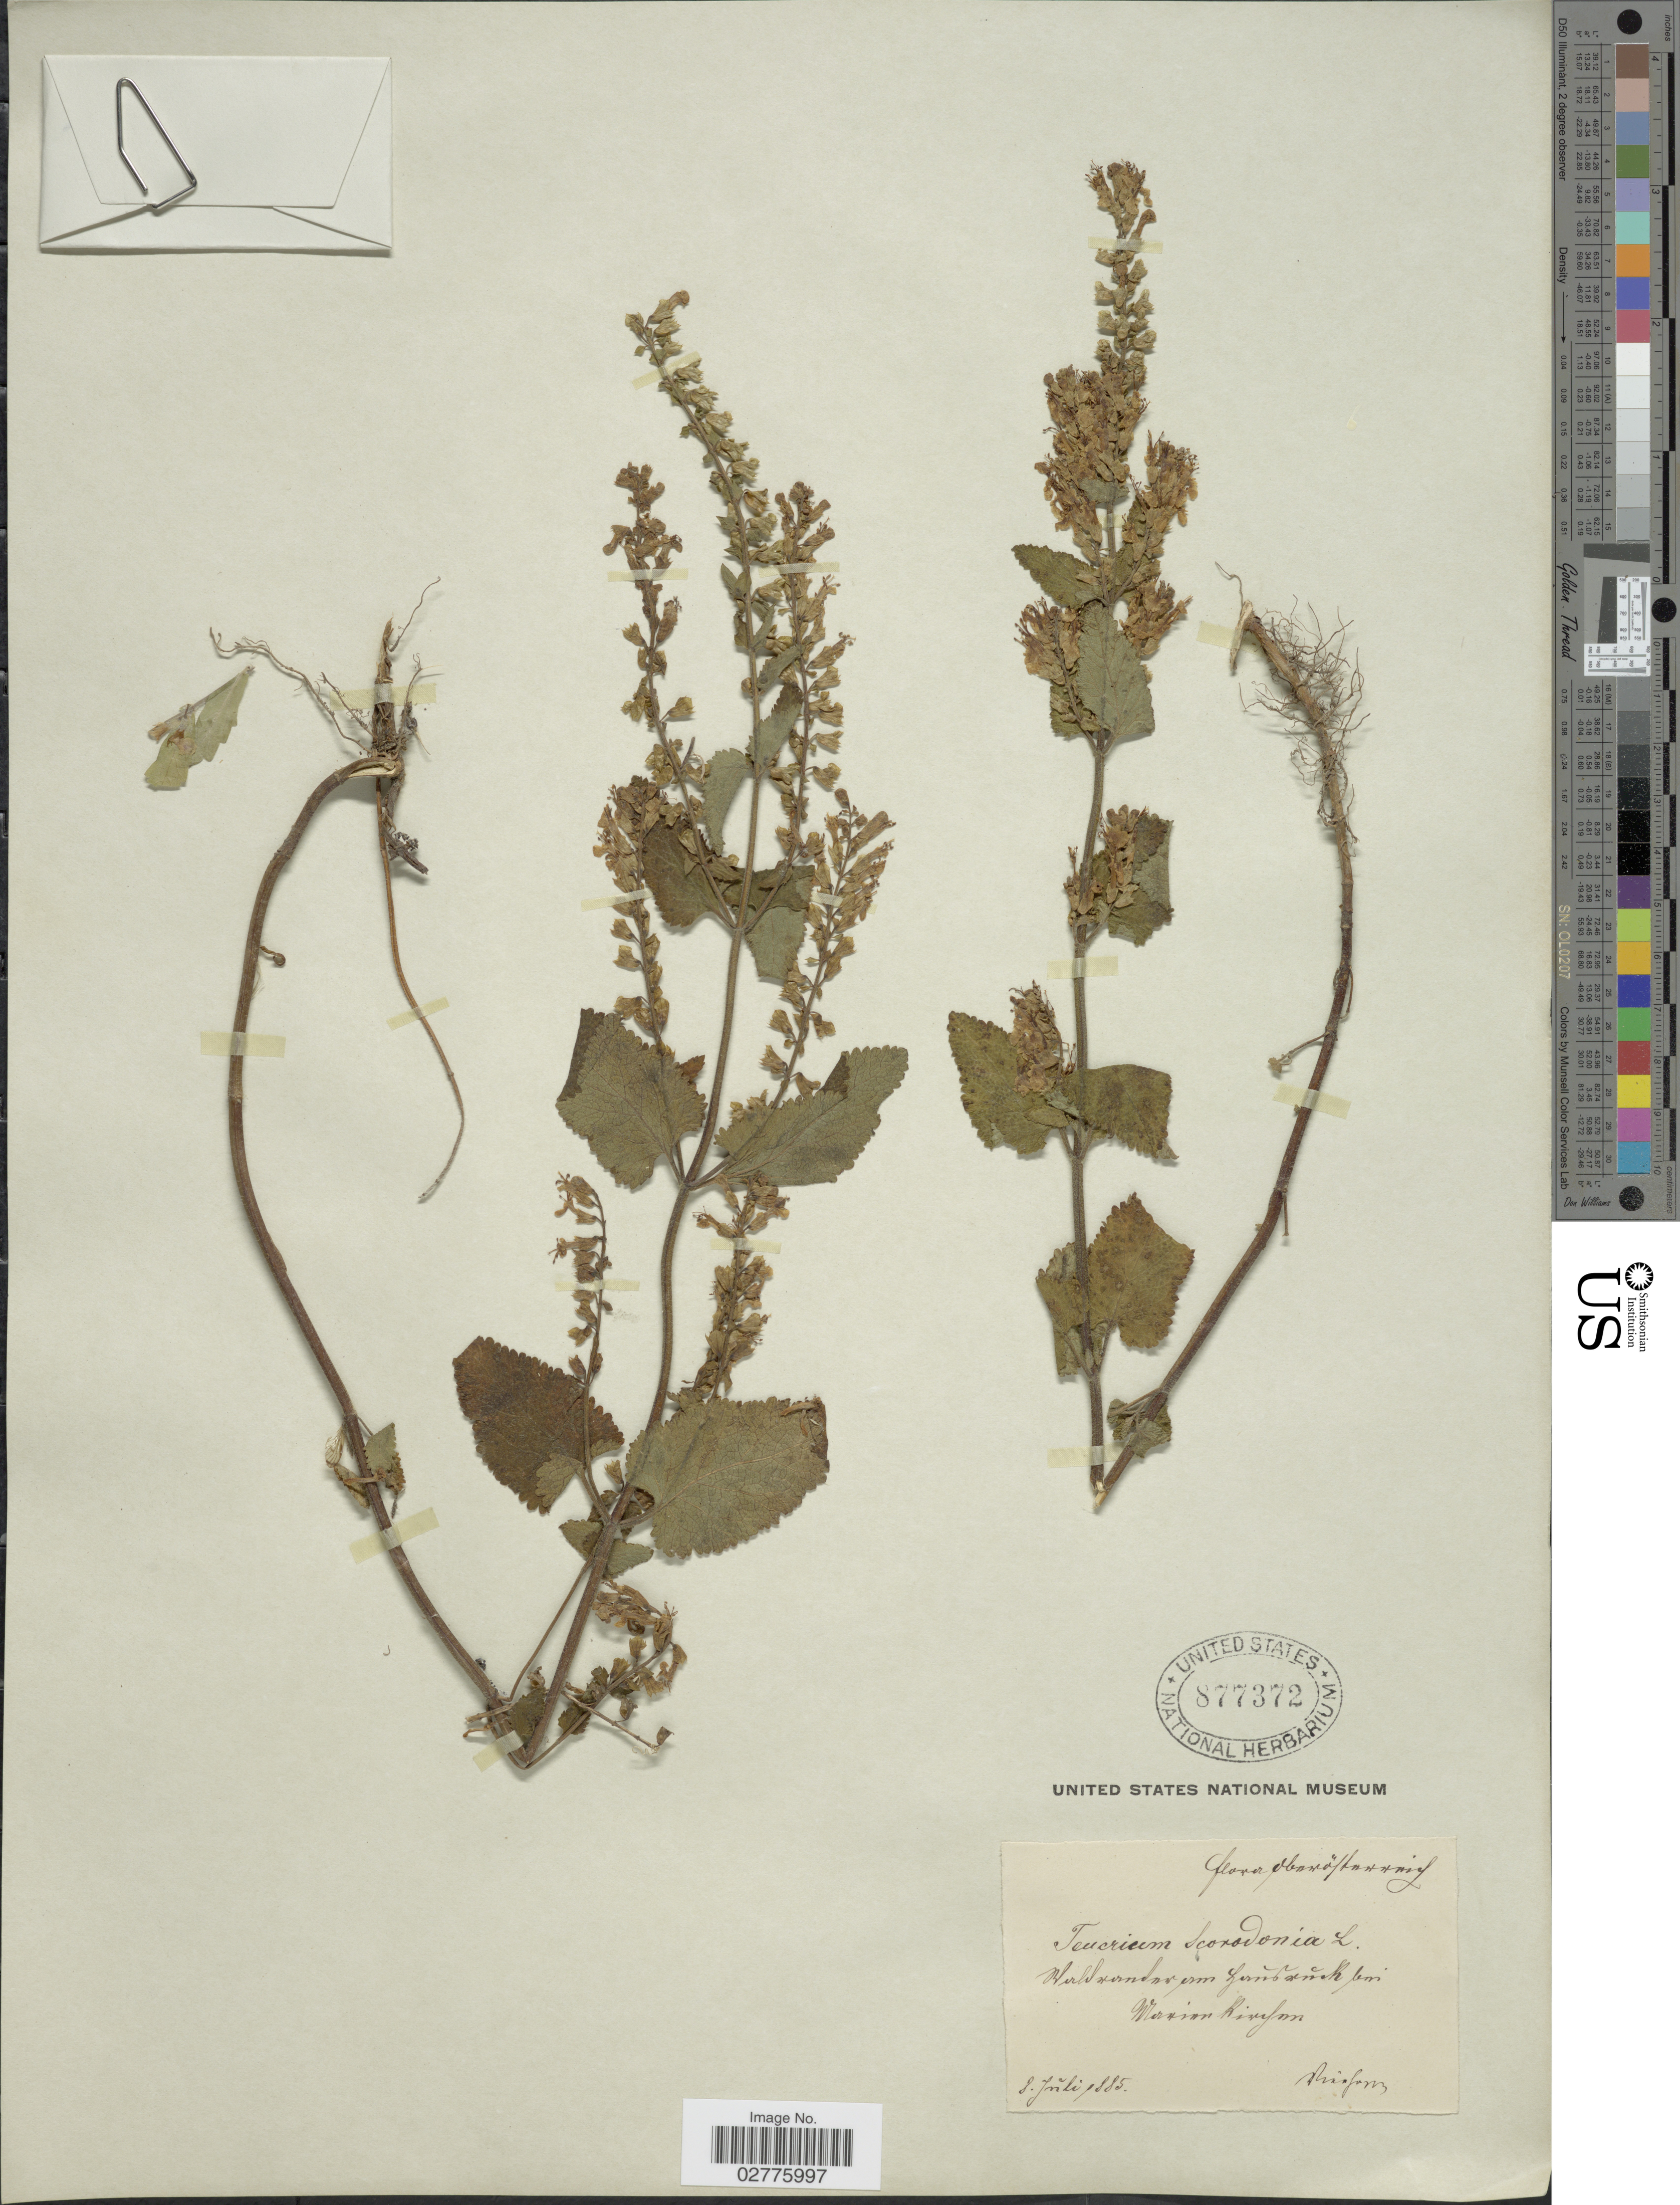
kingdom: Plantae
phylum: Tracheophyta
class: Magnoliopsida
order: Lamiales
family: Lamiaceae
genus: Teucrium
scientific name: Teucrium scorodonia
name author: L.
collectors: F. Vierhapper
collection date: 1885-07-03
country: Austria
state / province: Oberosterreich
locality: Flora Oberösterreich, Waldränder am Hausruck bei Marienkirchen.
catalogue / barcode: US 877372